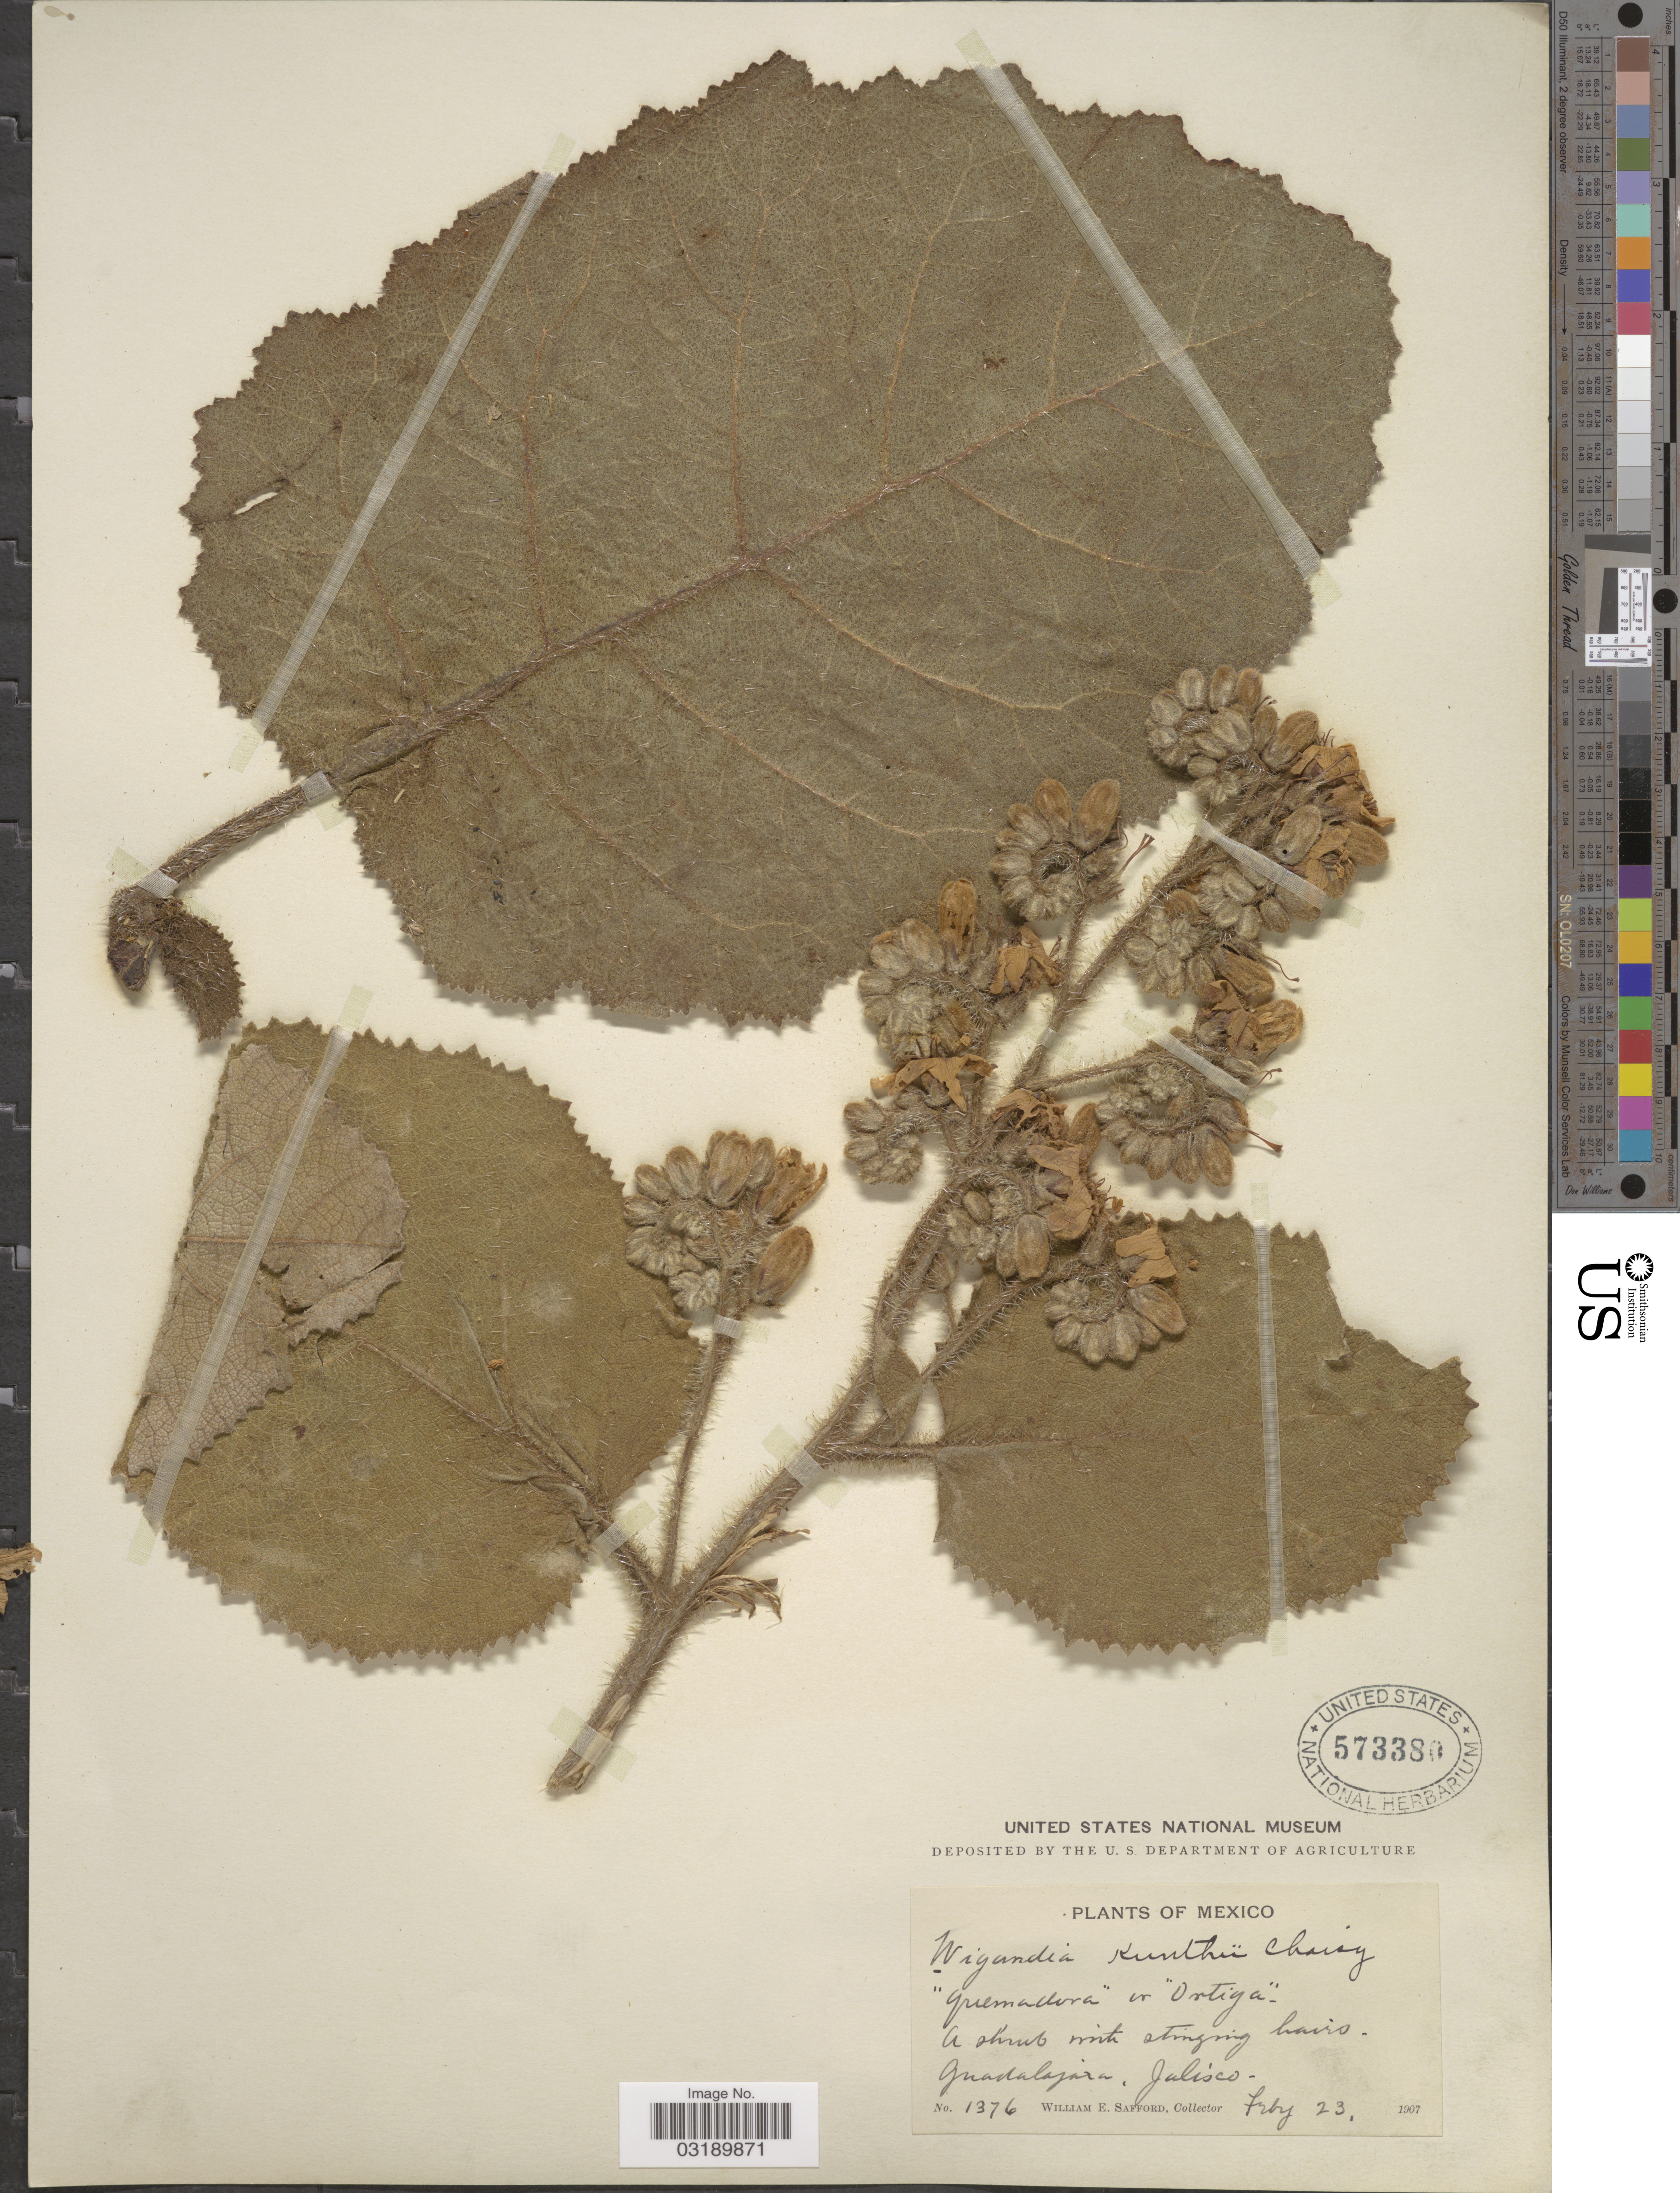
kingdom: Plantae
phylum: Tracheophyta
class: Magnoliopsida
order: Boraginales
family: Namaceae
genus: Wigandia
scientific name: Wigandia kunthii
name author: Choisy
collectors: W. E. Safford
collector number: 1376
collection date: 1907-02-23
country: Mexico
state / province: Jalisco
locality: Guadalajara.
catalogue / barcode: US 573380